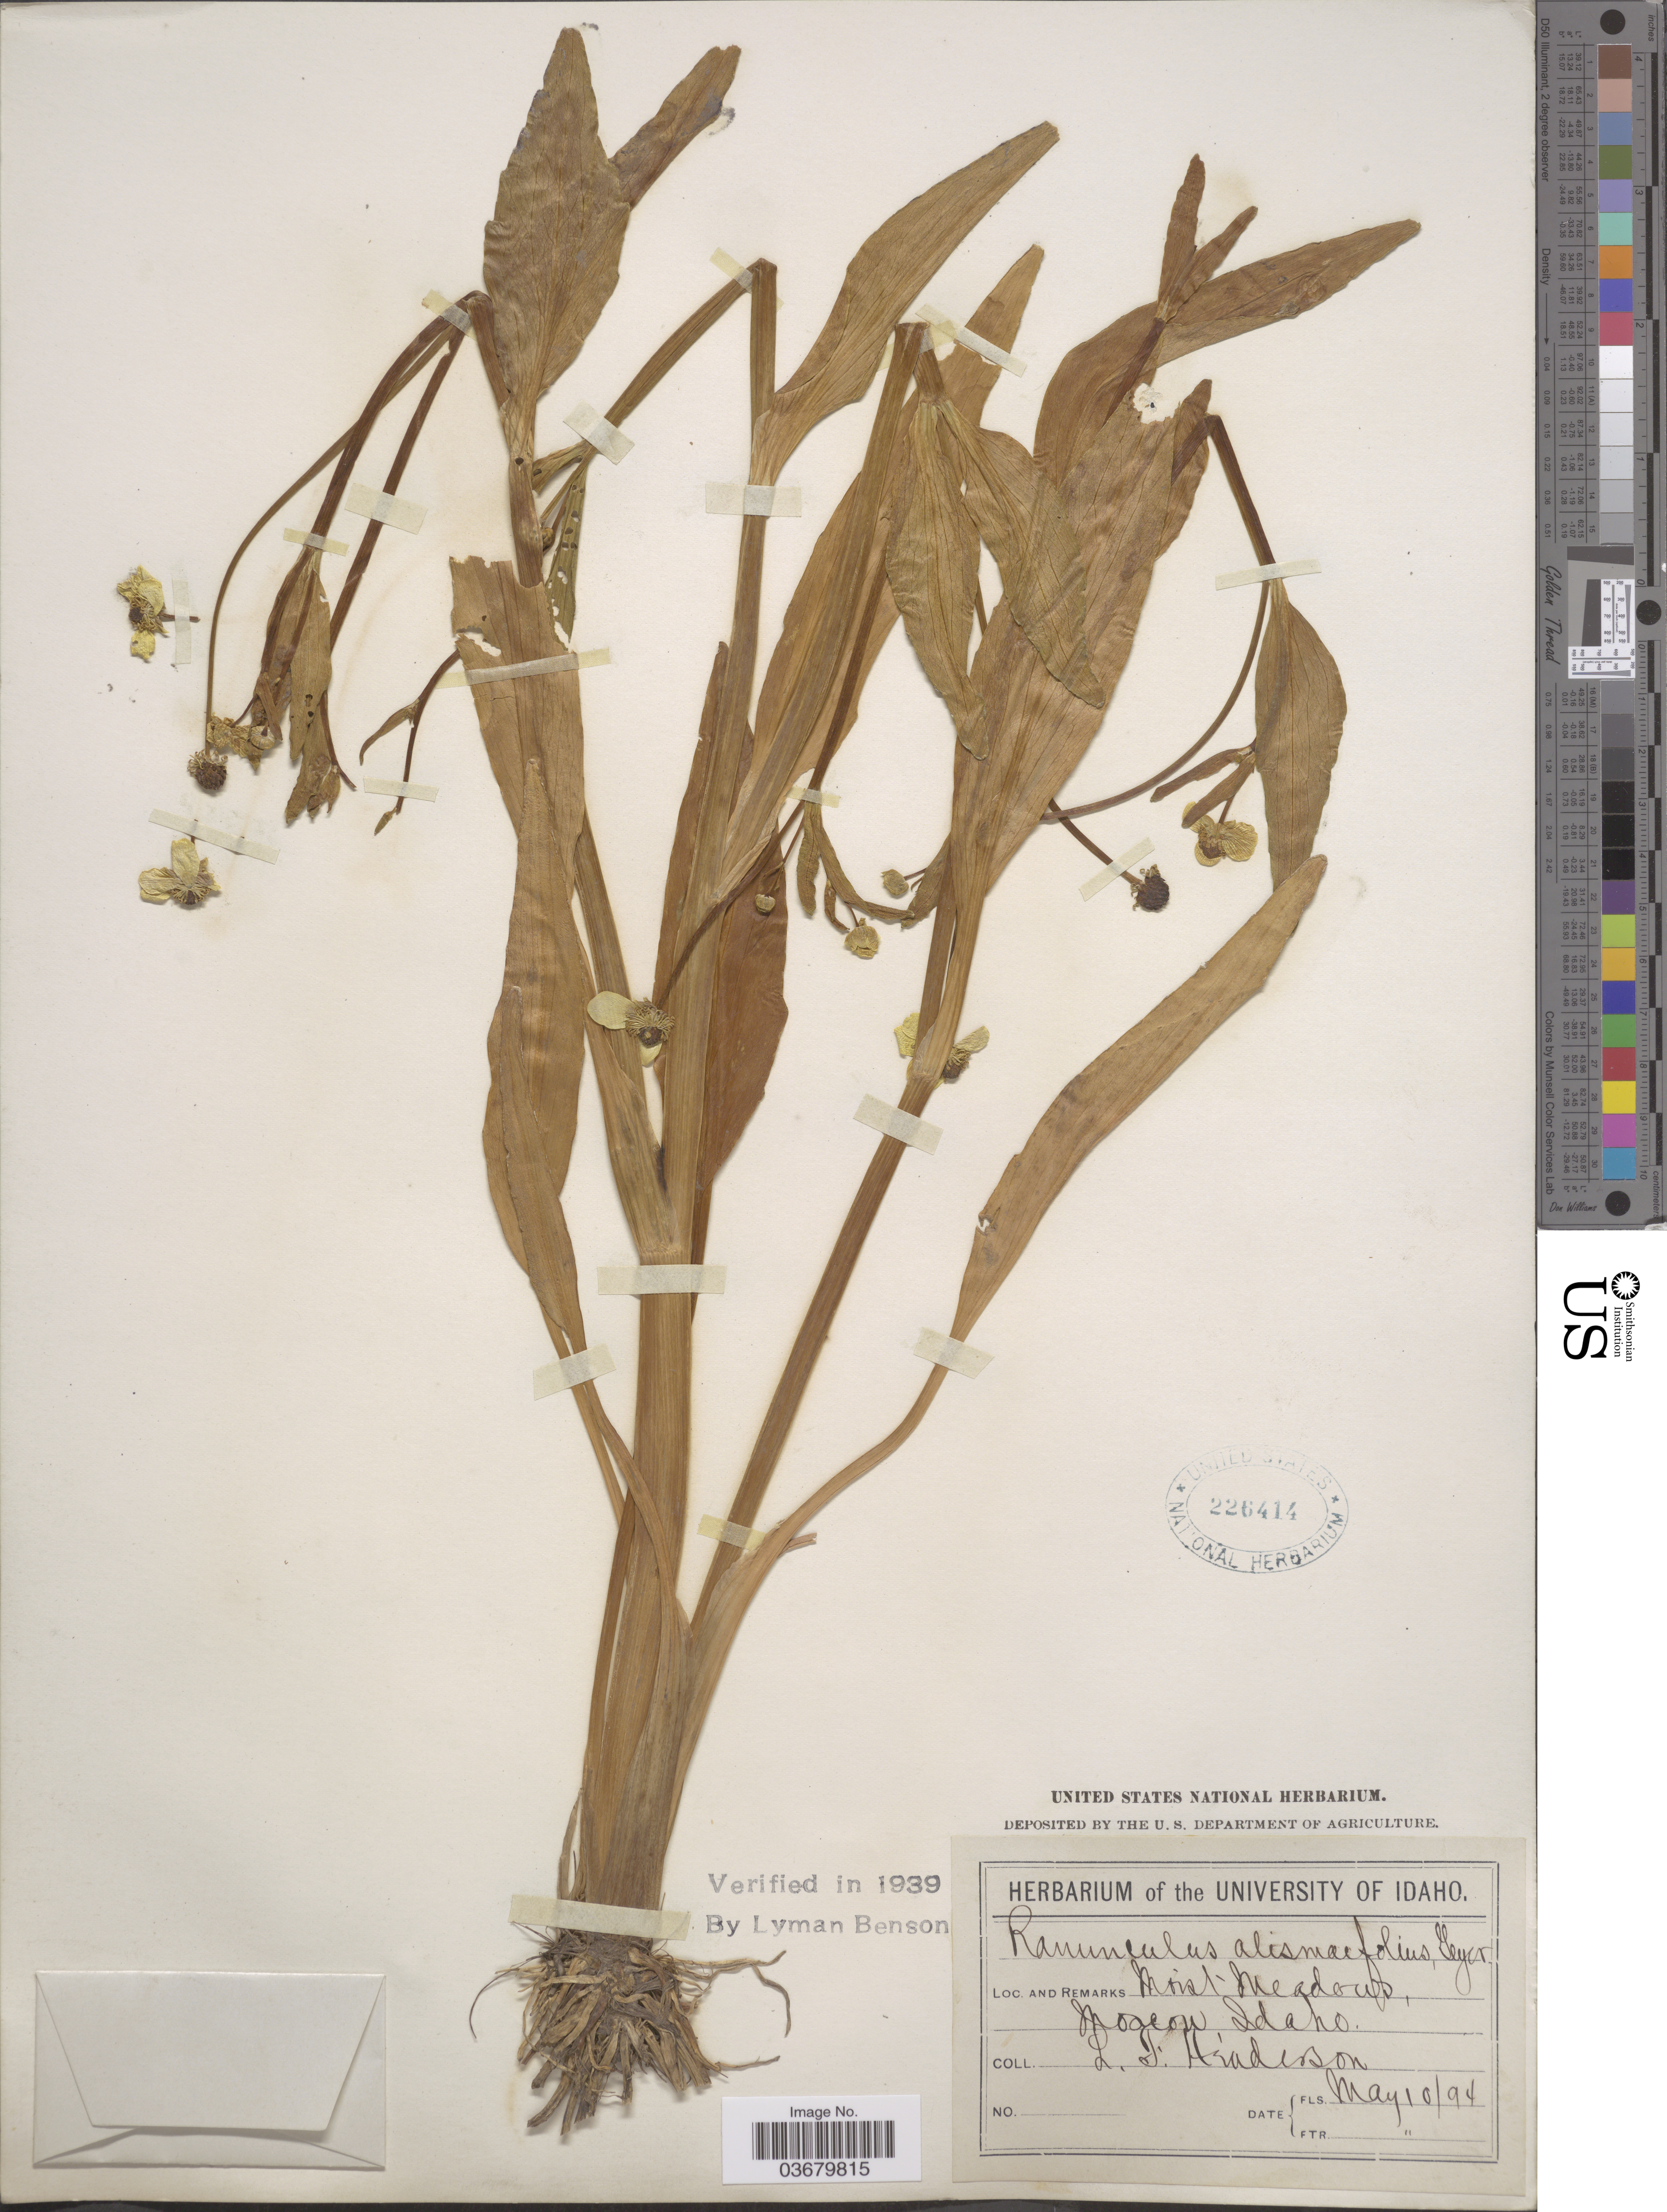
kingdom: Plantae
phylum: Tracheophyta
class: Magnoliopsida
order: Ranunculales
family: Ranunculaceae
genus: Ranunculus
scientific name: Ranunculus alismifolius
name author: Geyer ex Benth.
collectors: L. Henderson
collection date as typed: Transcribed d/m/y: 10/5/94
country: United States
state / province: Idaho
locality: Moscow.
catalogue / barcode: US 226414